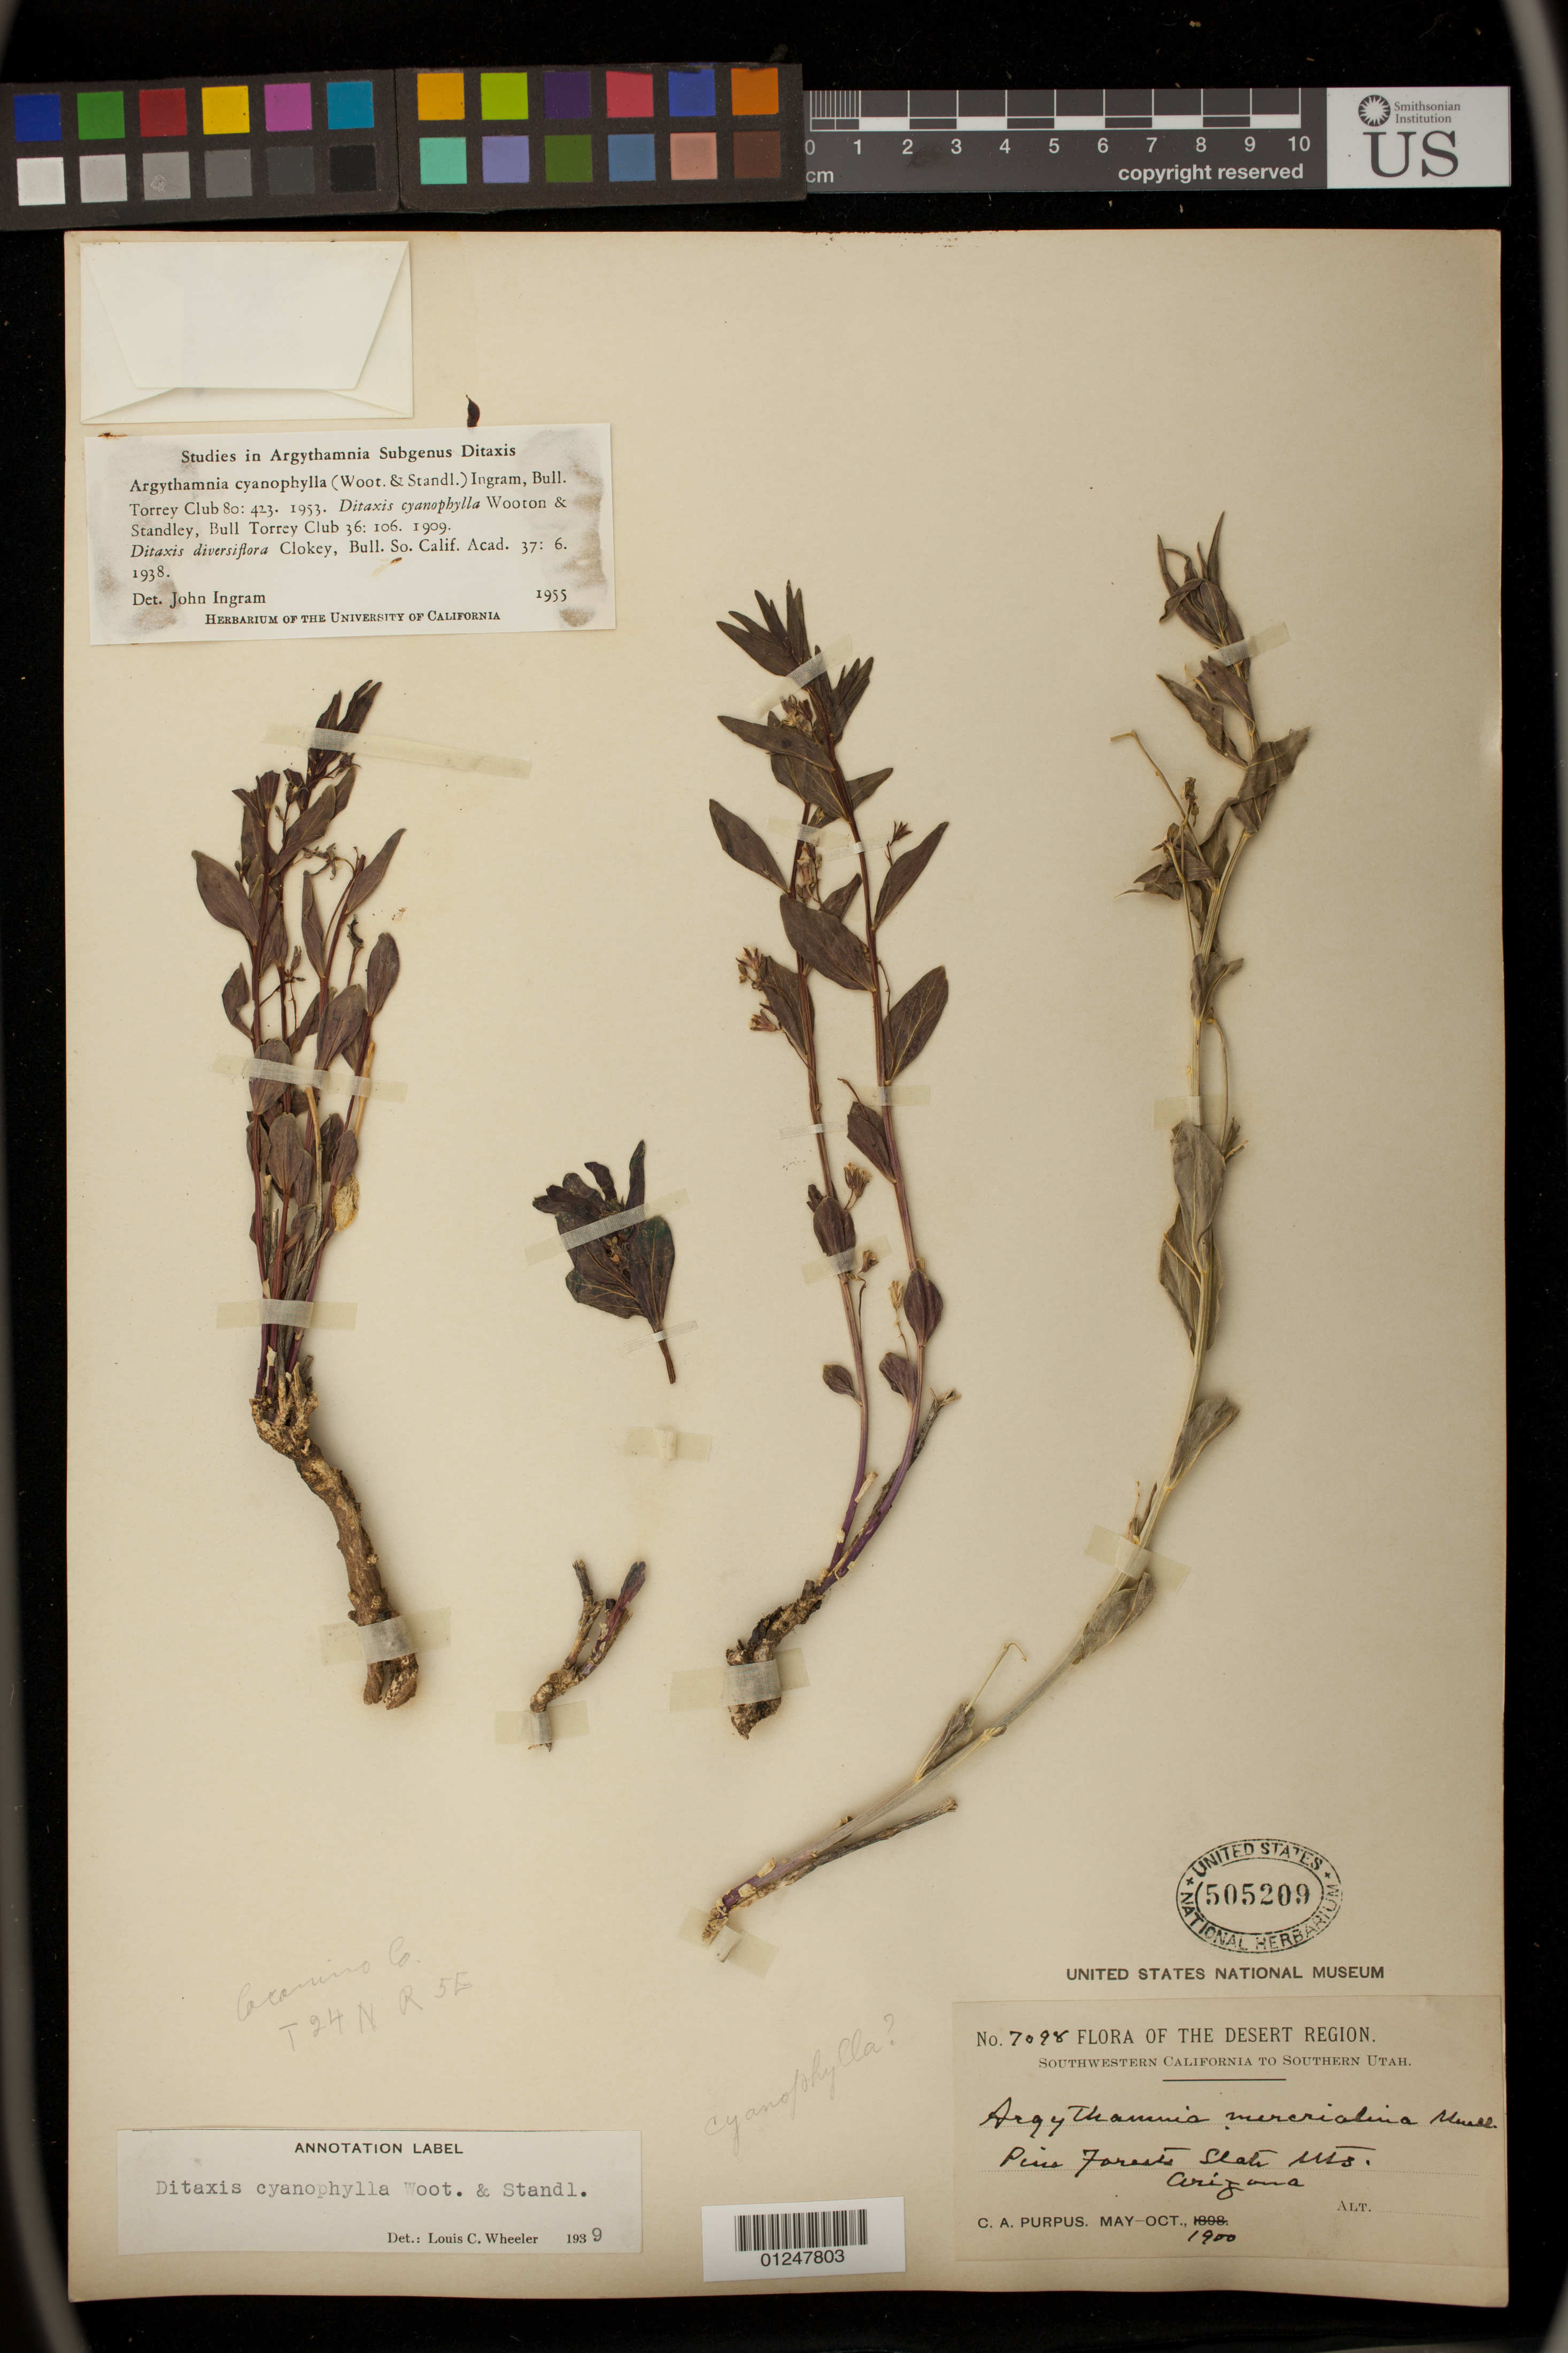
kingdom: Plantae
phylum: Tracheophyta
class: Magnoliopsida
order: Malpighiales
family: Euphorbiaceae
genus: Argythamnia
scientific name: Argythamnia cyanophylla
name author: (Wooton & Standl.) J.W. Ingram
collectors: C. A. Purpus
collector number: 7098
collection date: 1900-05/1900-10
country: United States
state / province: Arizona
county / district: Pinal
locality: Pine forests, Slate Mts.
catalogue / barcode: US 505209